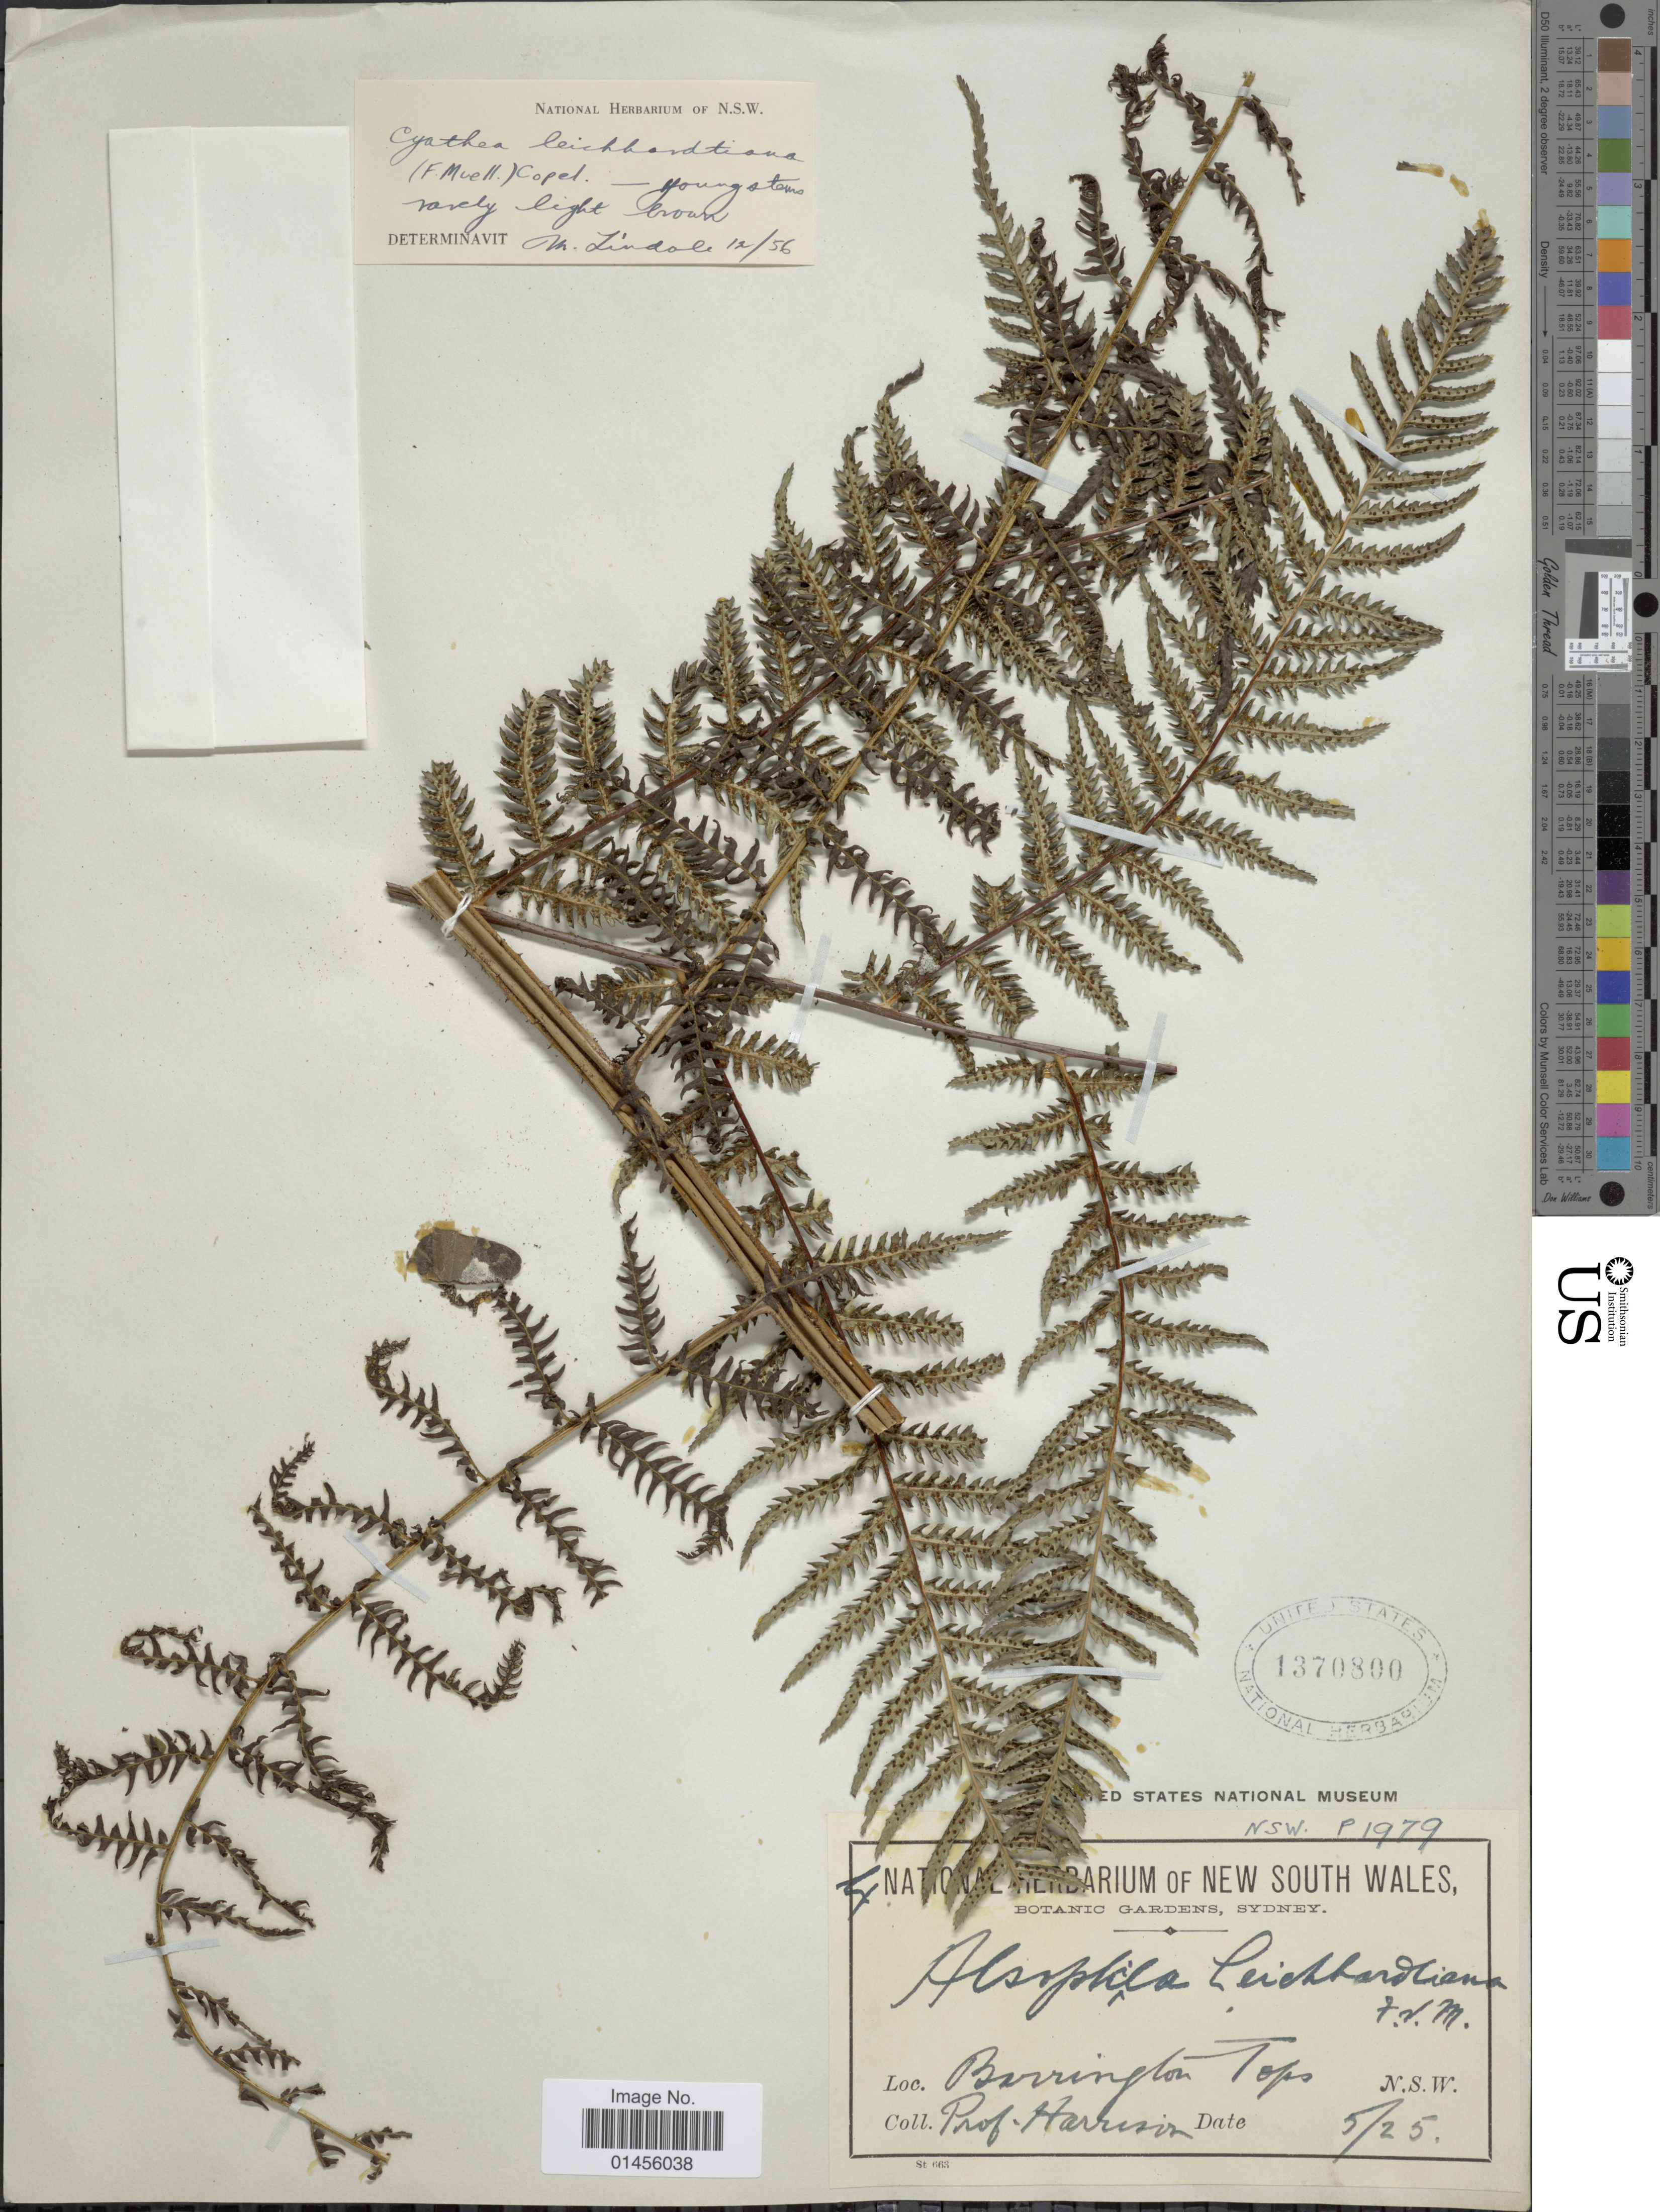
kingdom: Plantae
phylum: Tracheophyta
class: Polypodiopsida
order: Cyatheales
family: Cyatheaceae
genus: Alsophila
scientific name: Alsophila australis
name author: R. Br.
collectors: Harrison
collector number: P1979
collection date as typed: Transcribed d/m/y: /5/25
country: Australia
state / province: New South Wales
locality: Barrington Tops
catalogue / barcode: US 1370800